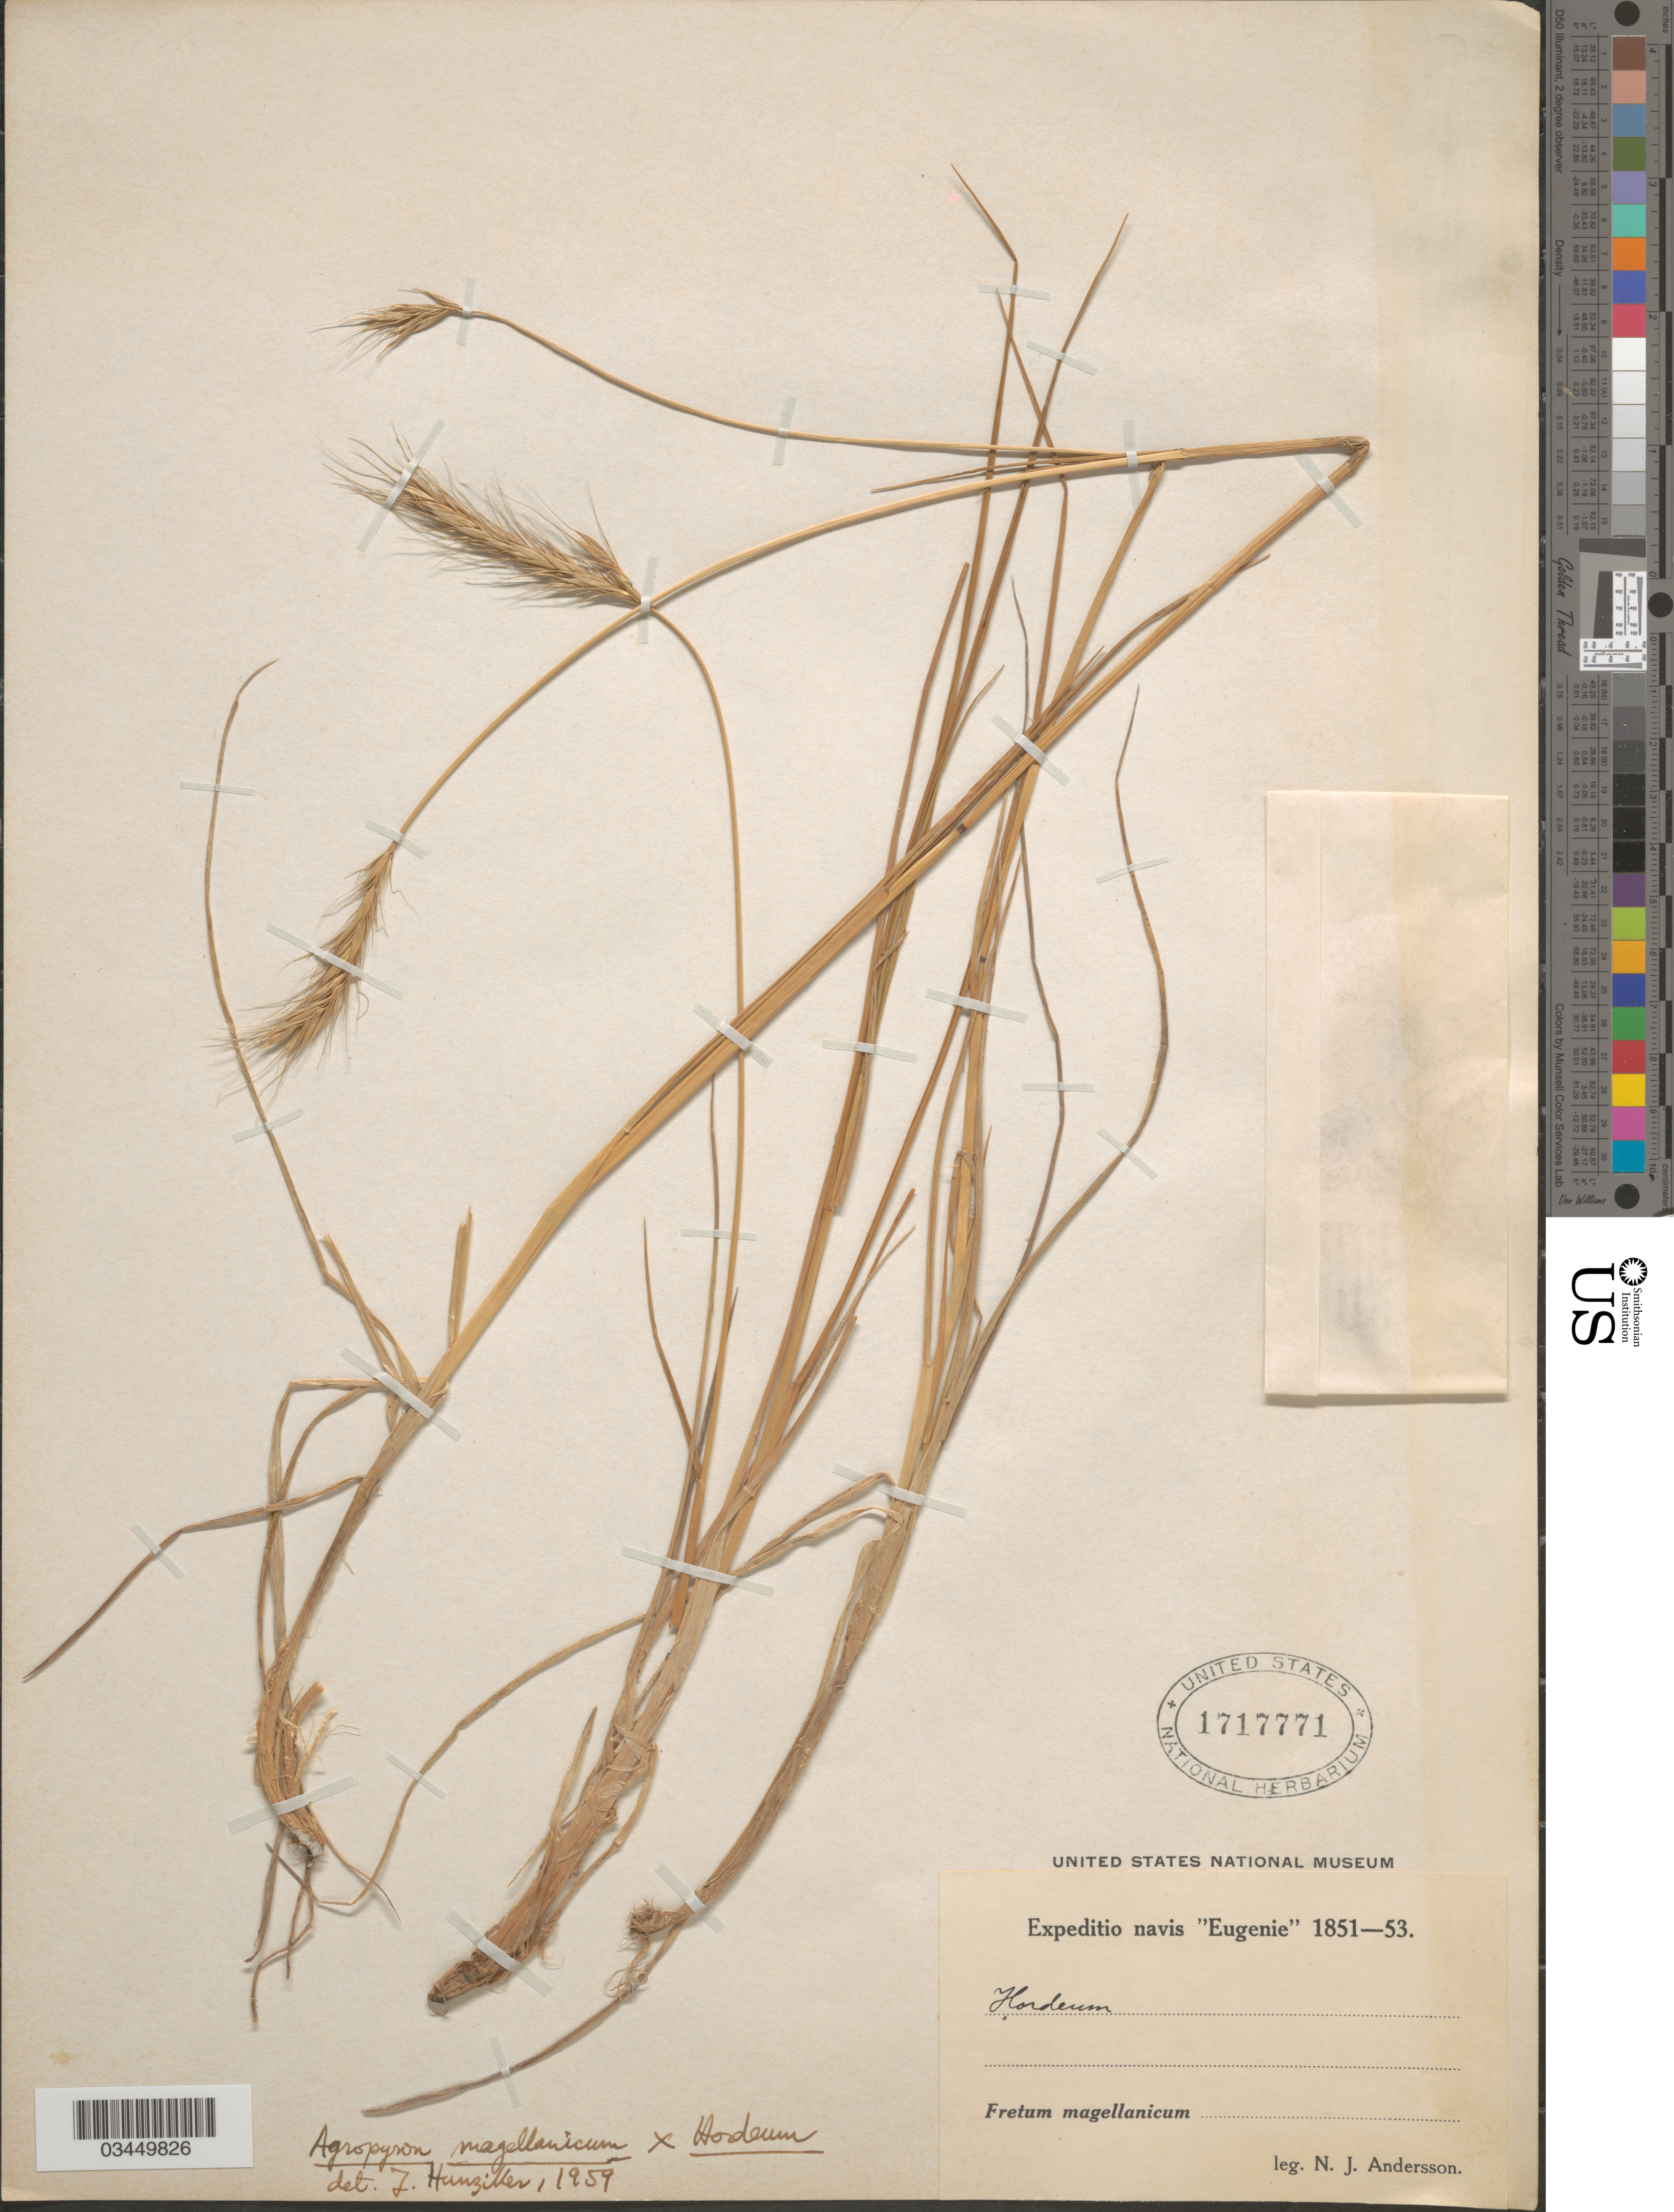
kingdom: Plantae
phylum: Tracheophyta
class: Liliopsida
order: Poales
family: Poaceae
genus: Elymus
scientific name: Elymus magellanicus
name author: (É. Desv.) Á. Löve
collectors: N. J. Andersson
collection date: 1851/1853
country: Chile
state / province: Magallanes y de la Antártica Chilena (XII)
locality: Expeditio navis "Eugenie" 1851-53. Fretum magellanicum.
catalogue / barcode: US 1717771